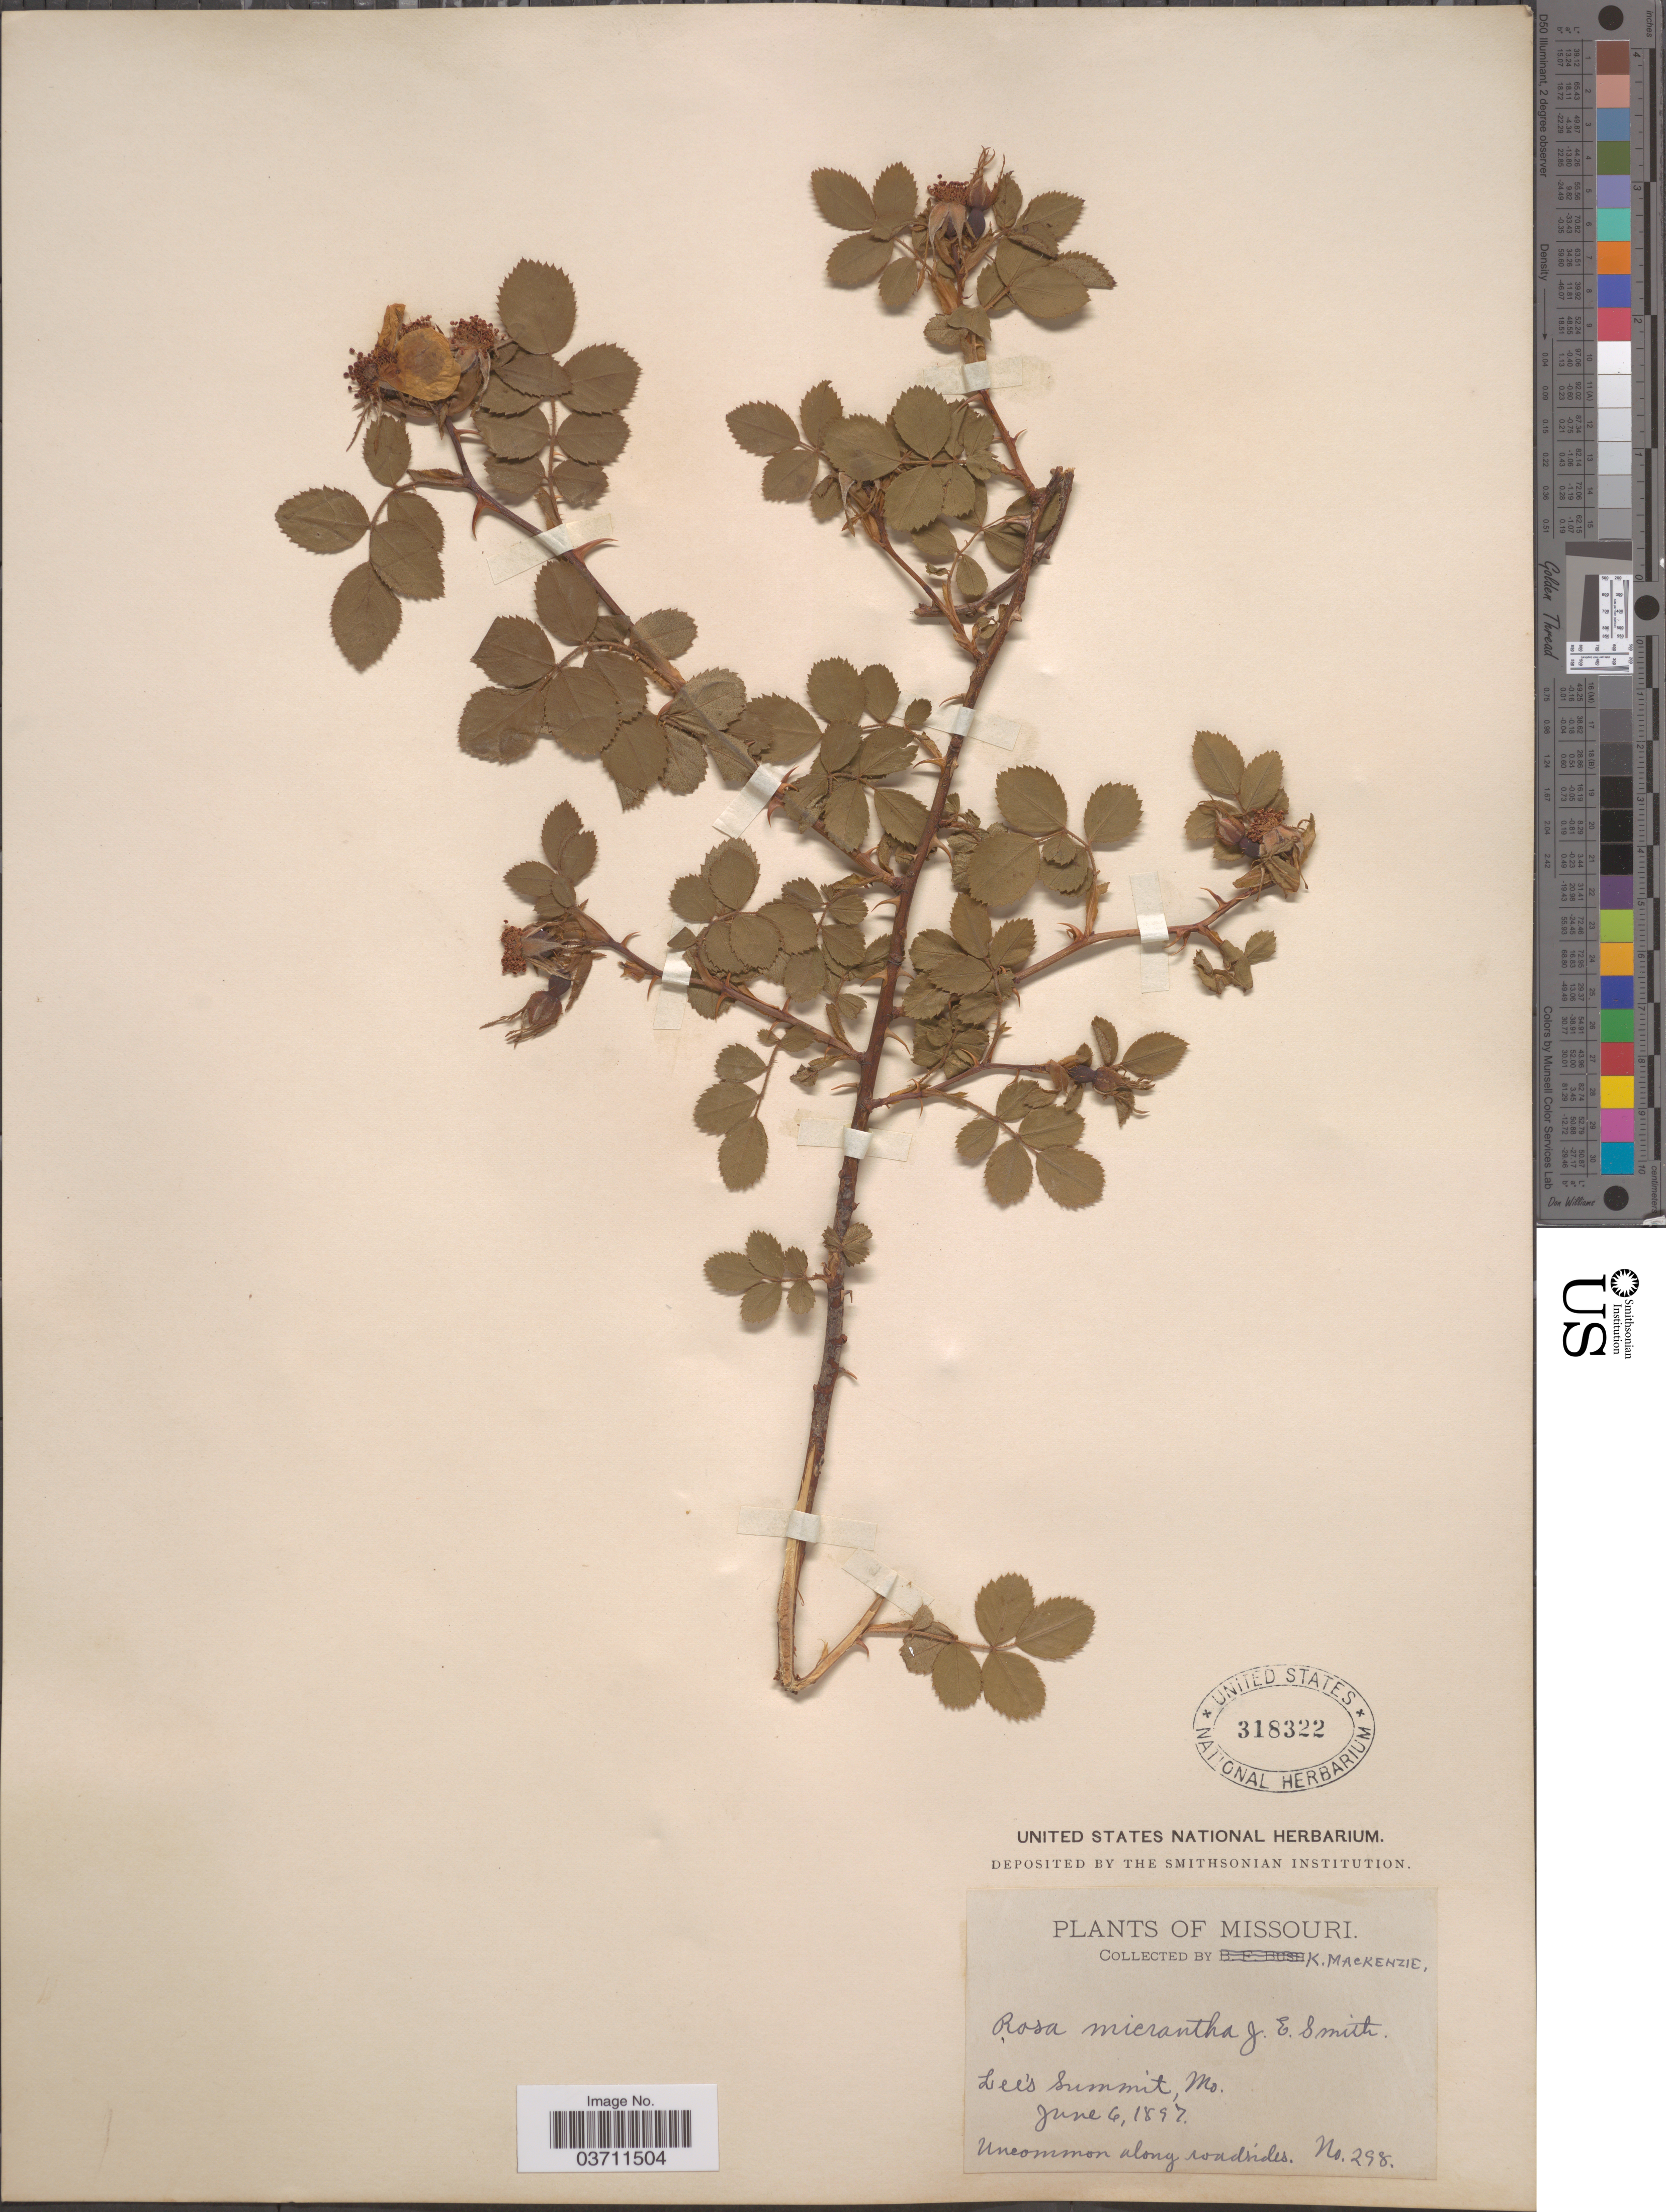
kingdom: Plantae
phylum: Tracheophyta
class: Magnoliopsida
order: Rosales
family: Rosaceae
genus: Rosa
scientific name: Rosa micrantha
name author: Borrer ex Small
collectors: K. K. Mackenzie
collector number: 298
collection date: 1897-06-06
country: United States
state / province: Missouri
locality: Lee's Summit.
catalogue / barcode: US 318322